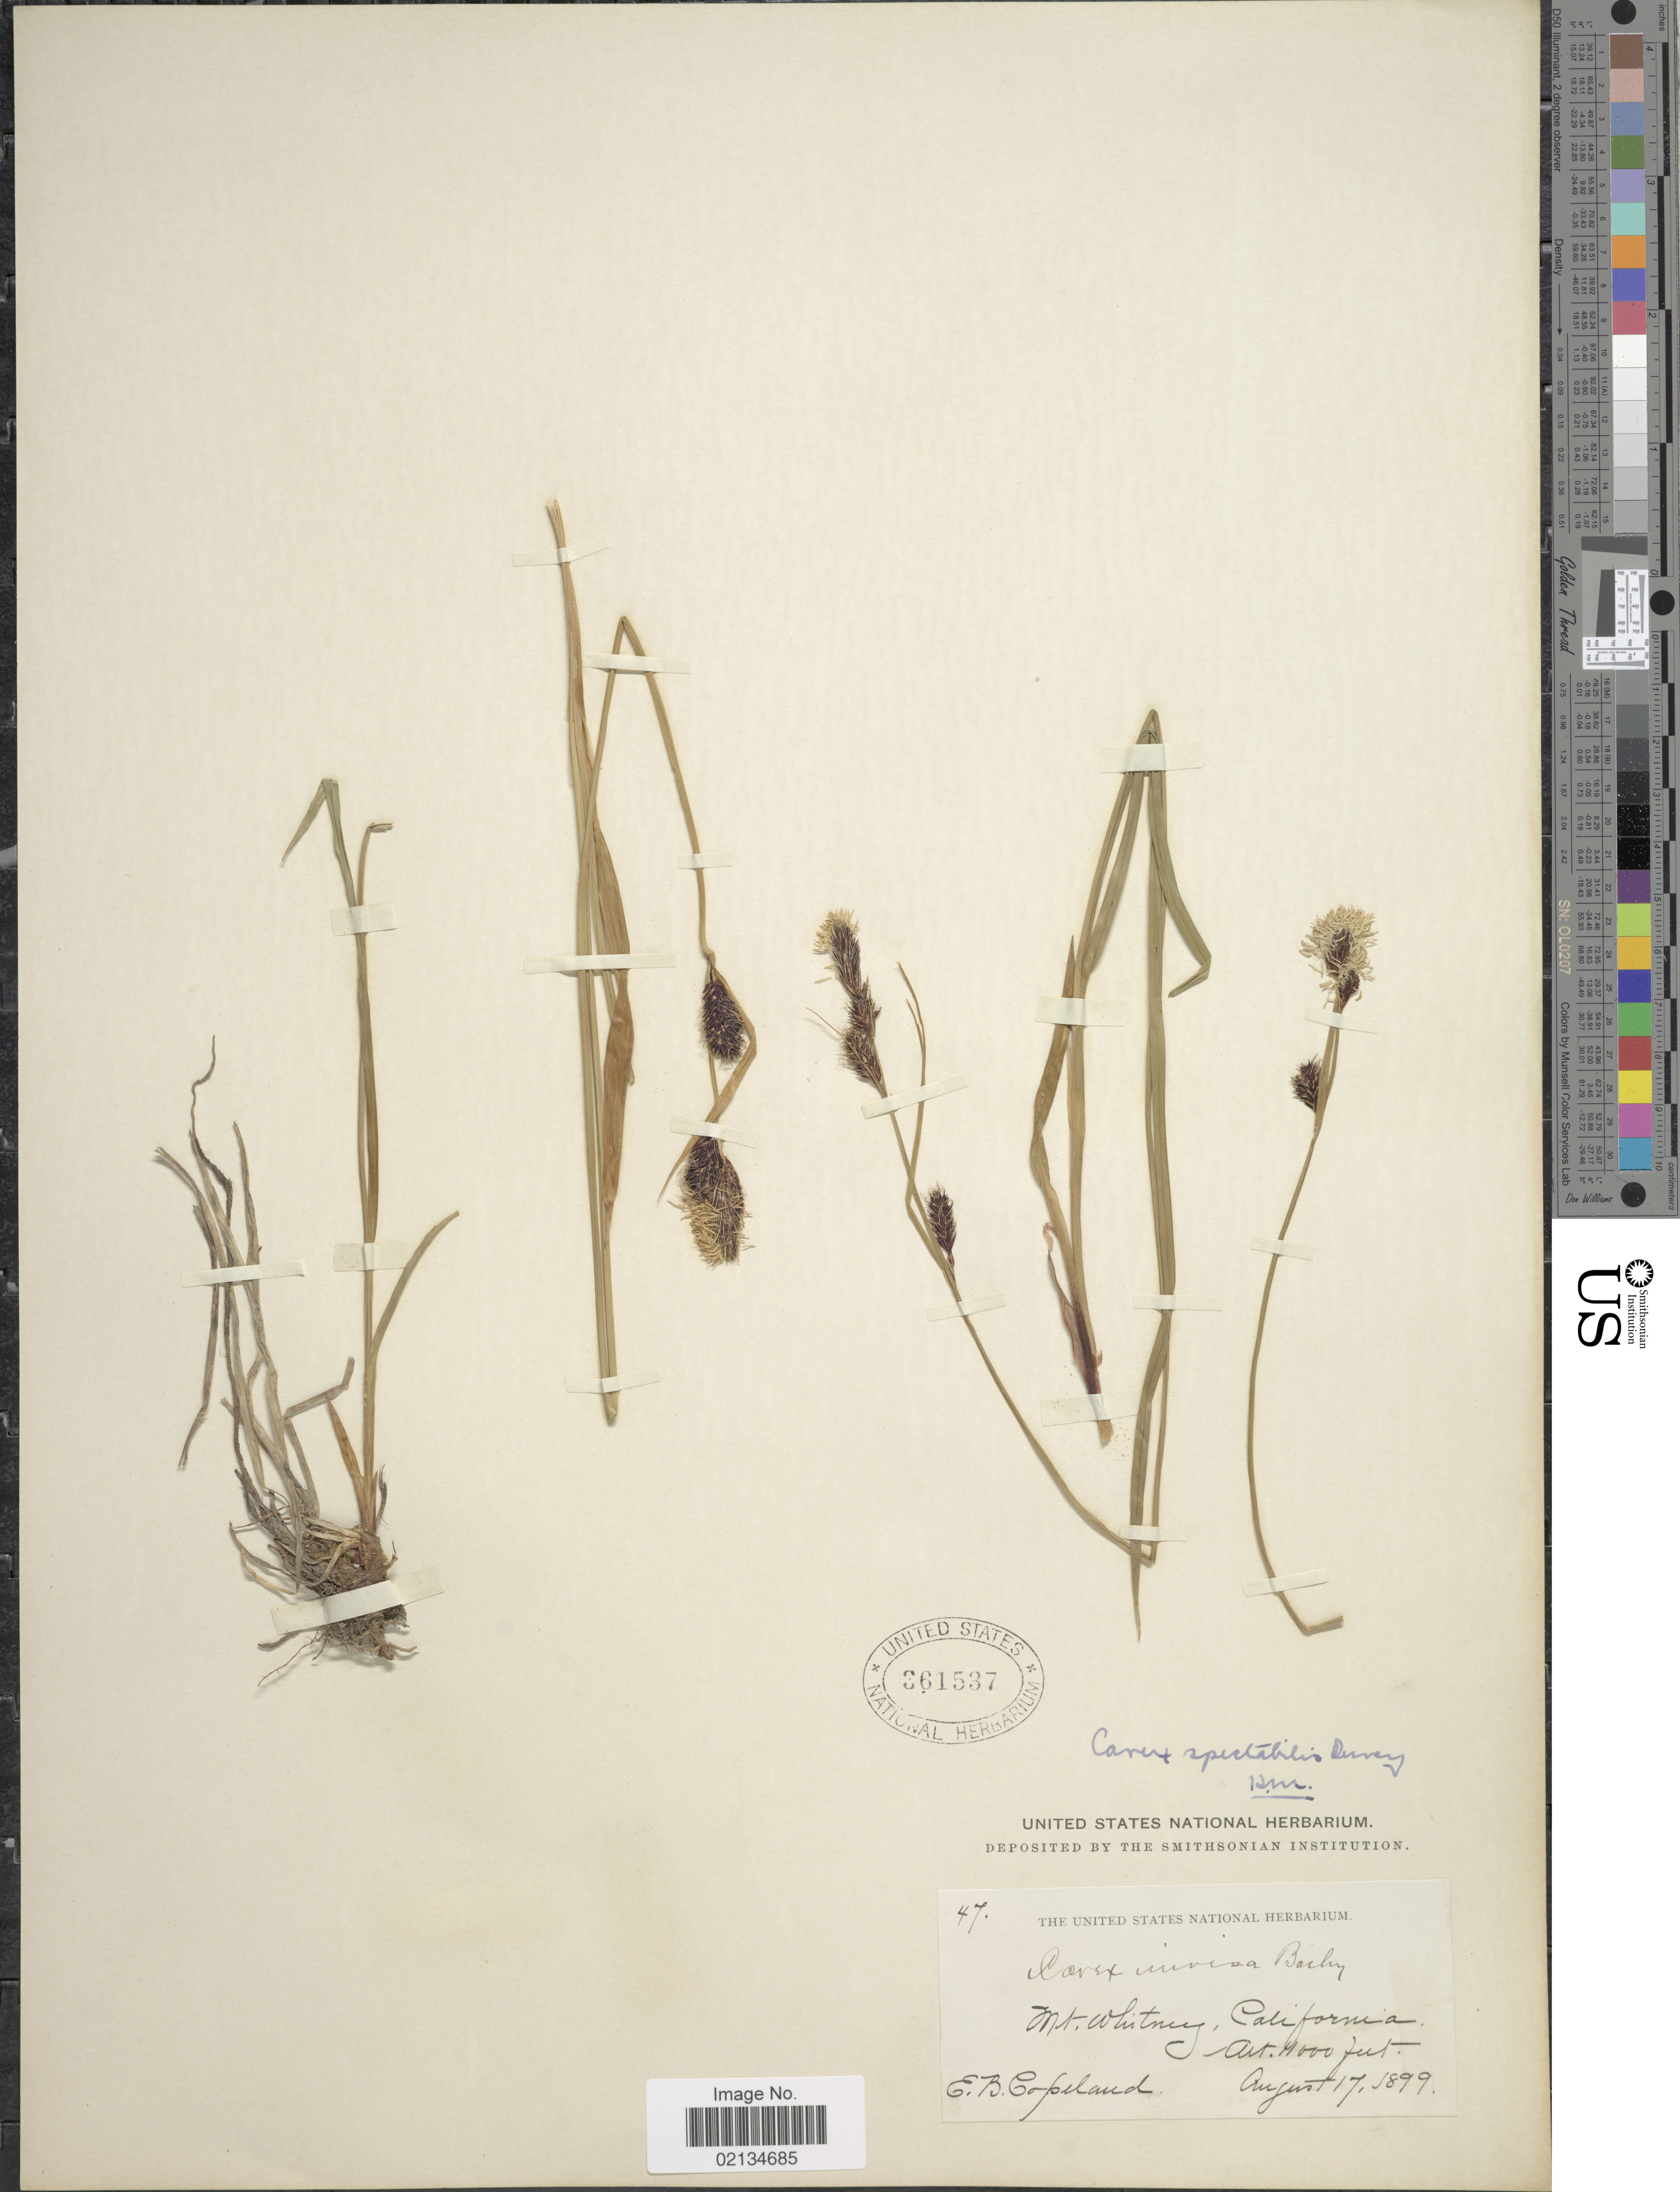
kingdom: Plantae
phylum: Tracheophyta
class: Liliopsida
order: Poales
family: Cyperaceae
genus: Carex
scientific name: Carex spectabilis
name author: Dewey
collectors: E. B. Copeland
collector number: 47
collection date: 1899-08-17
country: United States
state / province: California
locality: Mt. Whitney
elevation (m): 3353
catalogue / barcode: US 361537